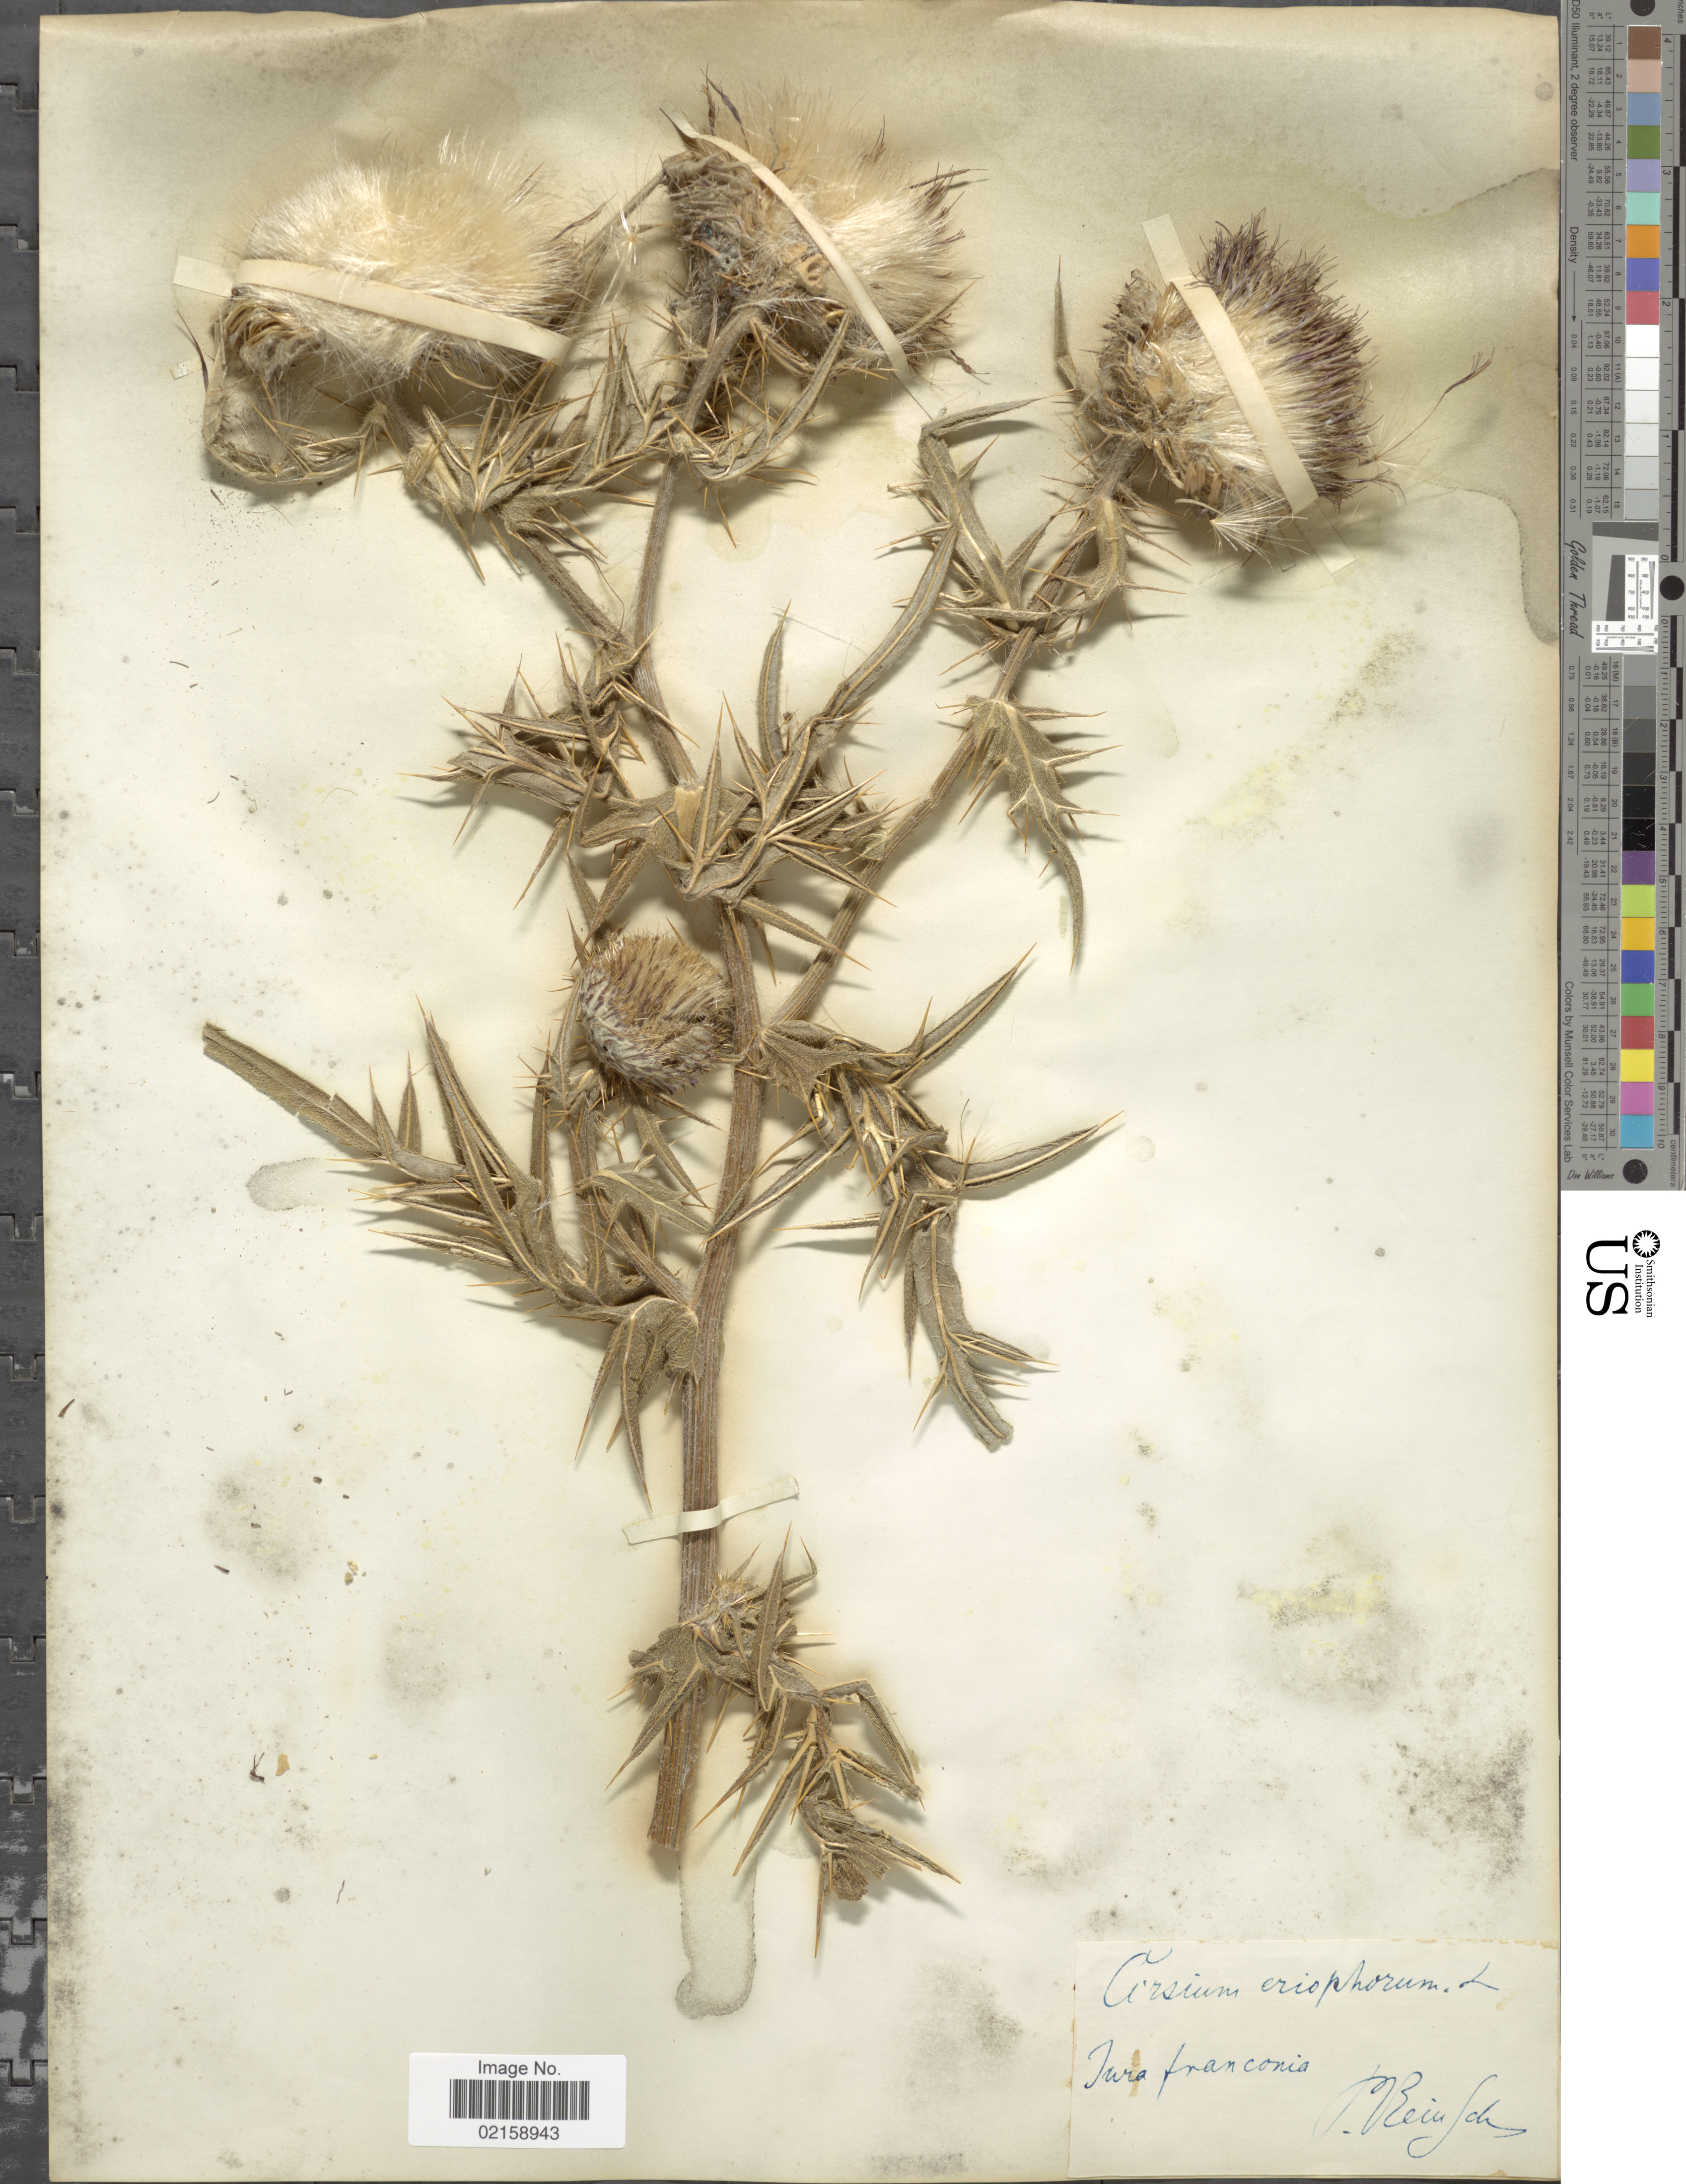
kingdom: Plantae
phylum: Tracheophyta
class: Magnoliopsida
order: Asterales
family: Asteraceae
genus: Cirsium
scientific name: Cirsium eriophorum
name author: (L.) Scop.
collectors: M. Reinsch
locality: Iura franconia. [interpreted]